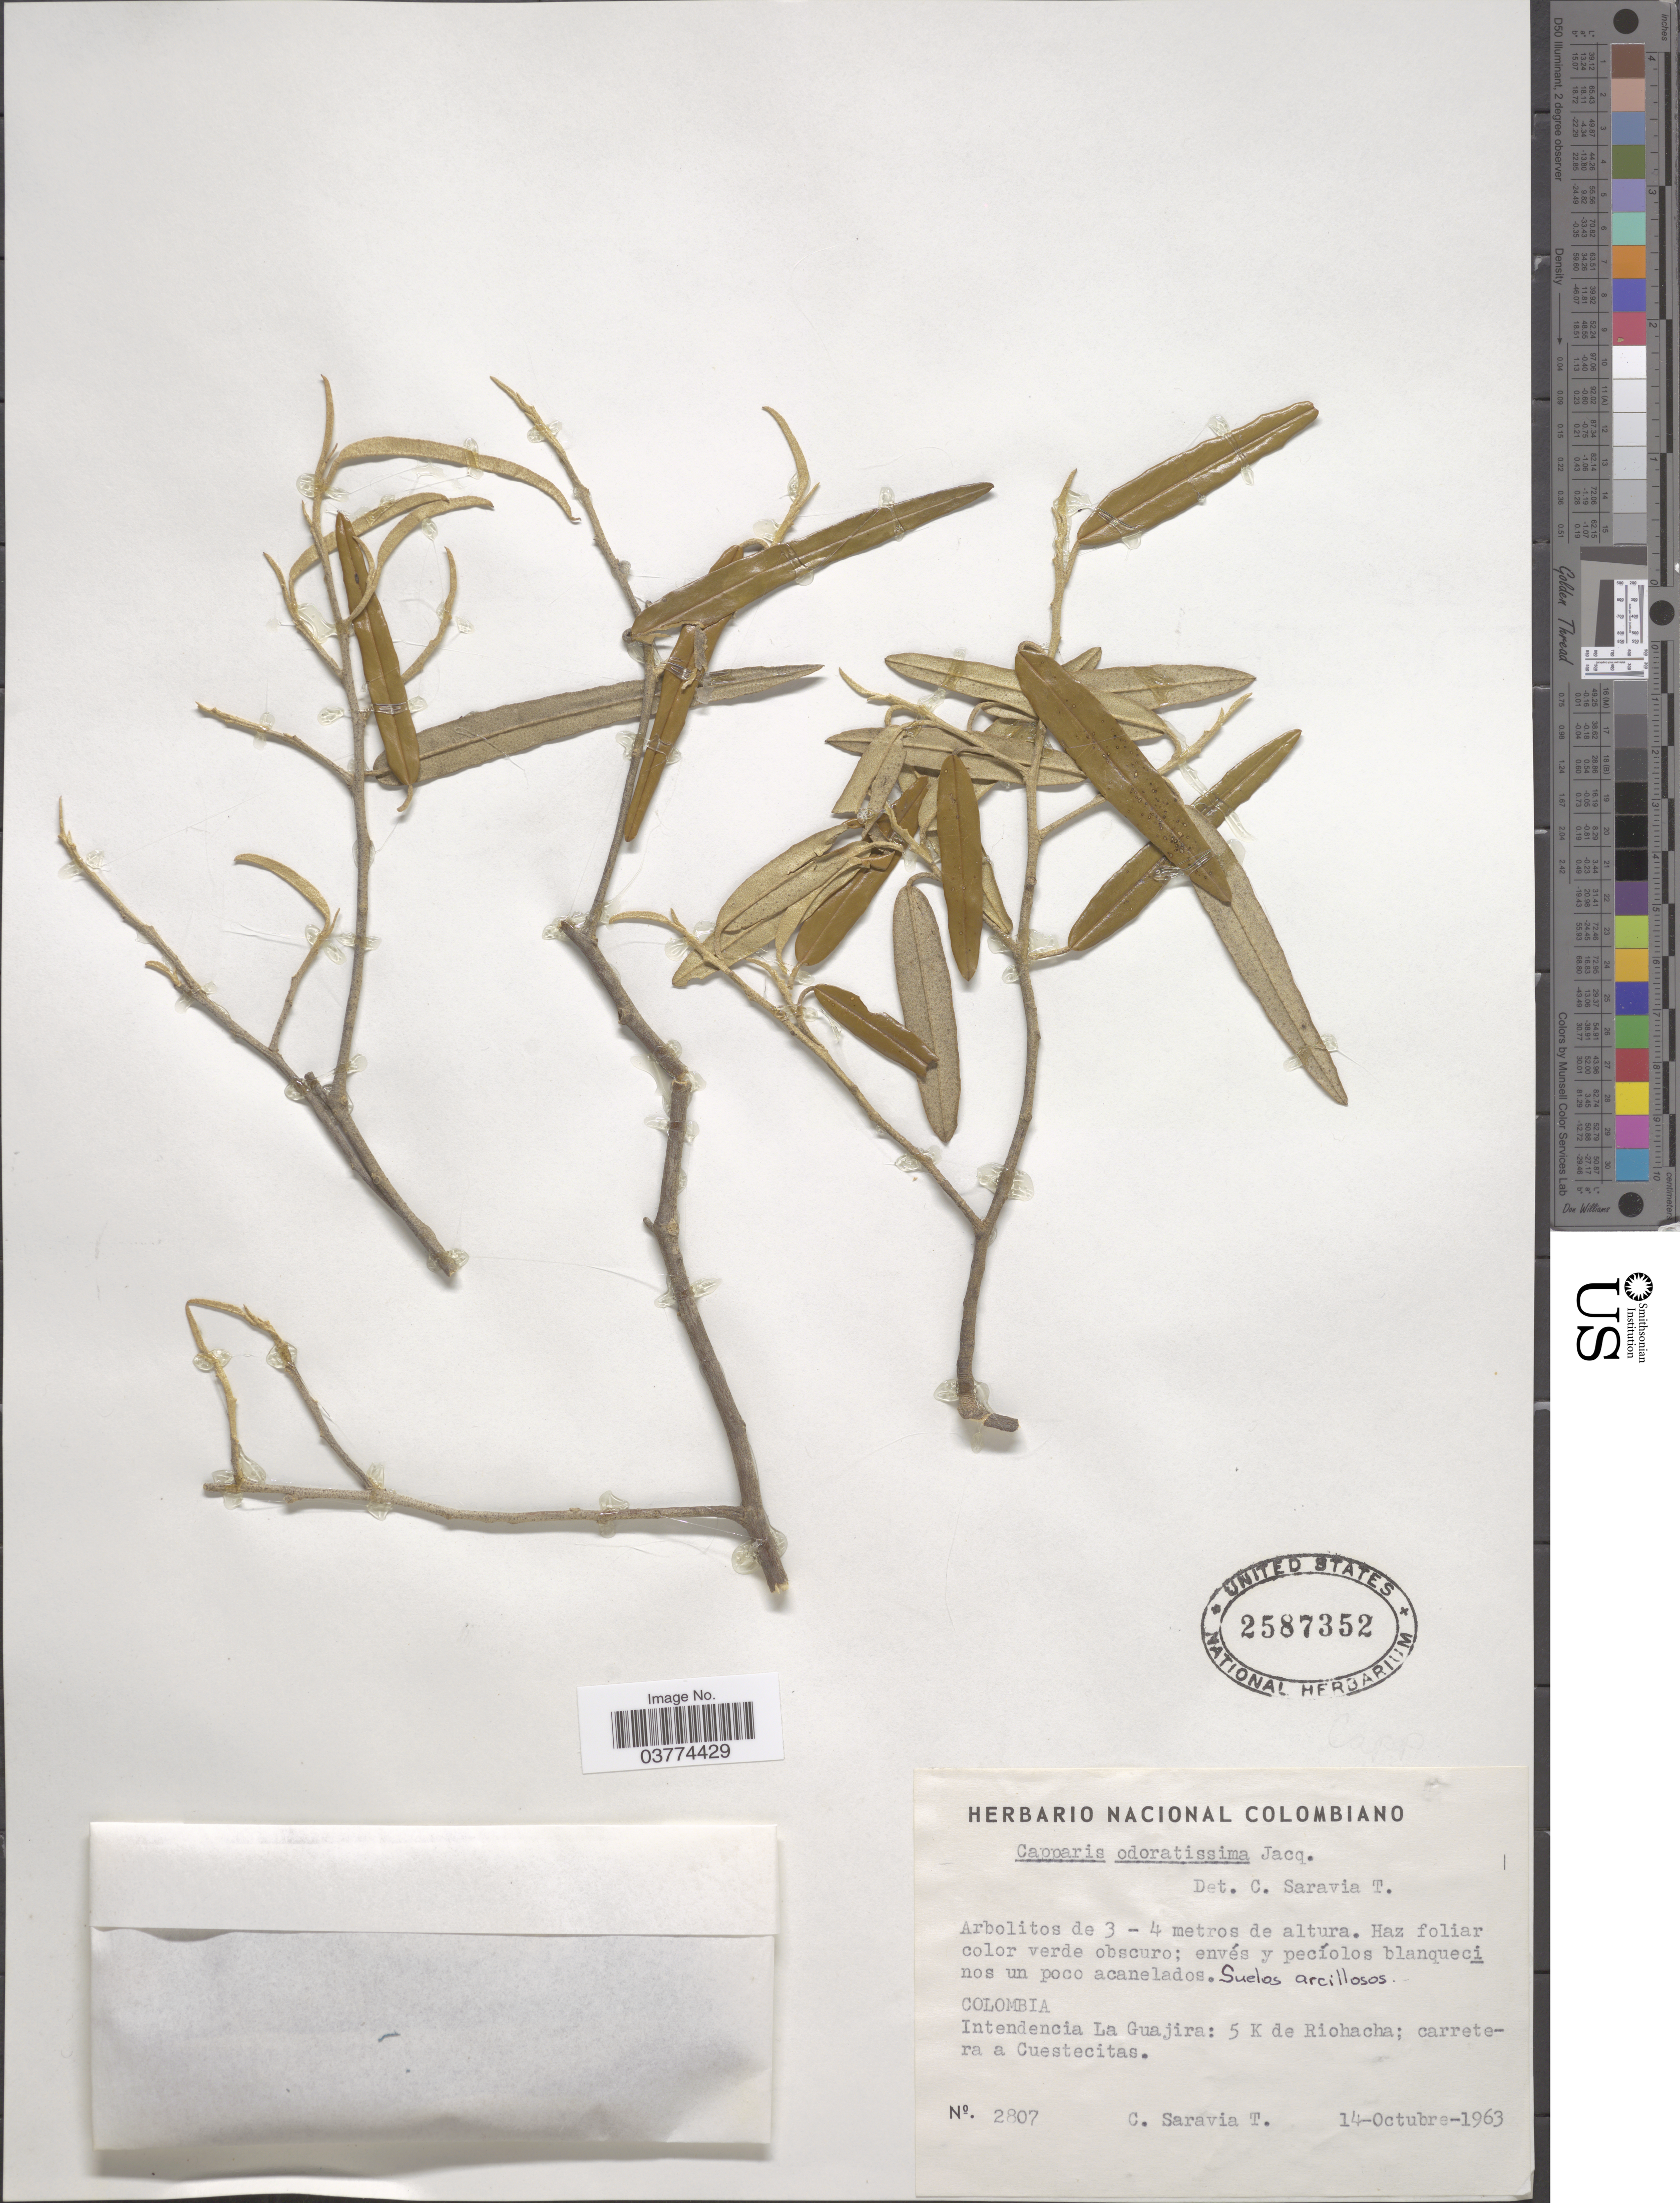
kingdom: Plantae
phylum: Tracheophyta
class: Magnoliopsida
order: Brassicales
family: Capparaceae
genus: Quadrella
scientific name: Quadrella odoratissima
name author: (Jacq.) Hutch.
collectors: C. Saravia T.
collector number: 2807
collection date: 1963-10-14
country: Colombia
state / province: La Guajira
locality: Intendencia La Guajira: 5 K de Riohacha; carretera a Cuestecitas.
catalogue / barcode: US 2587352